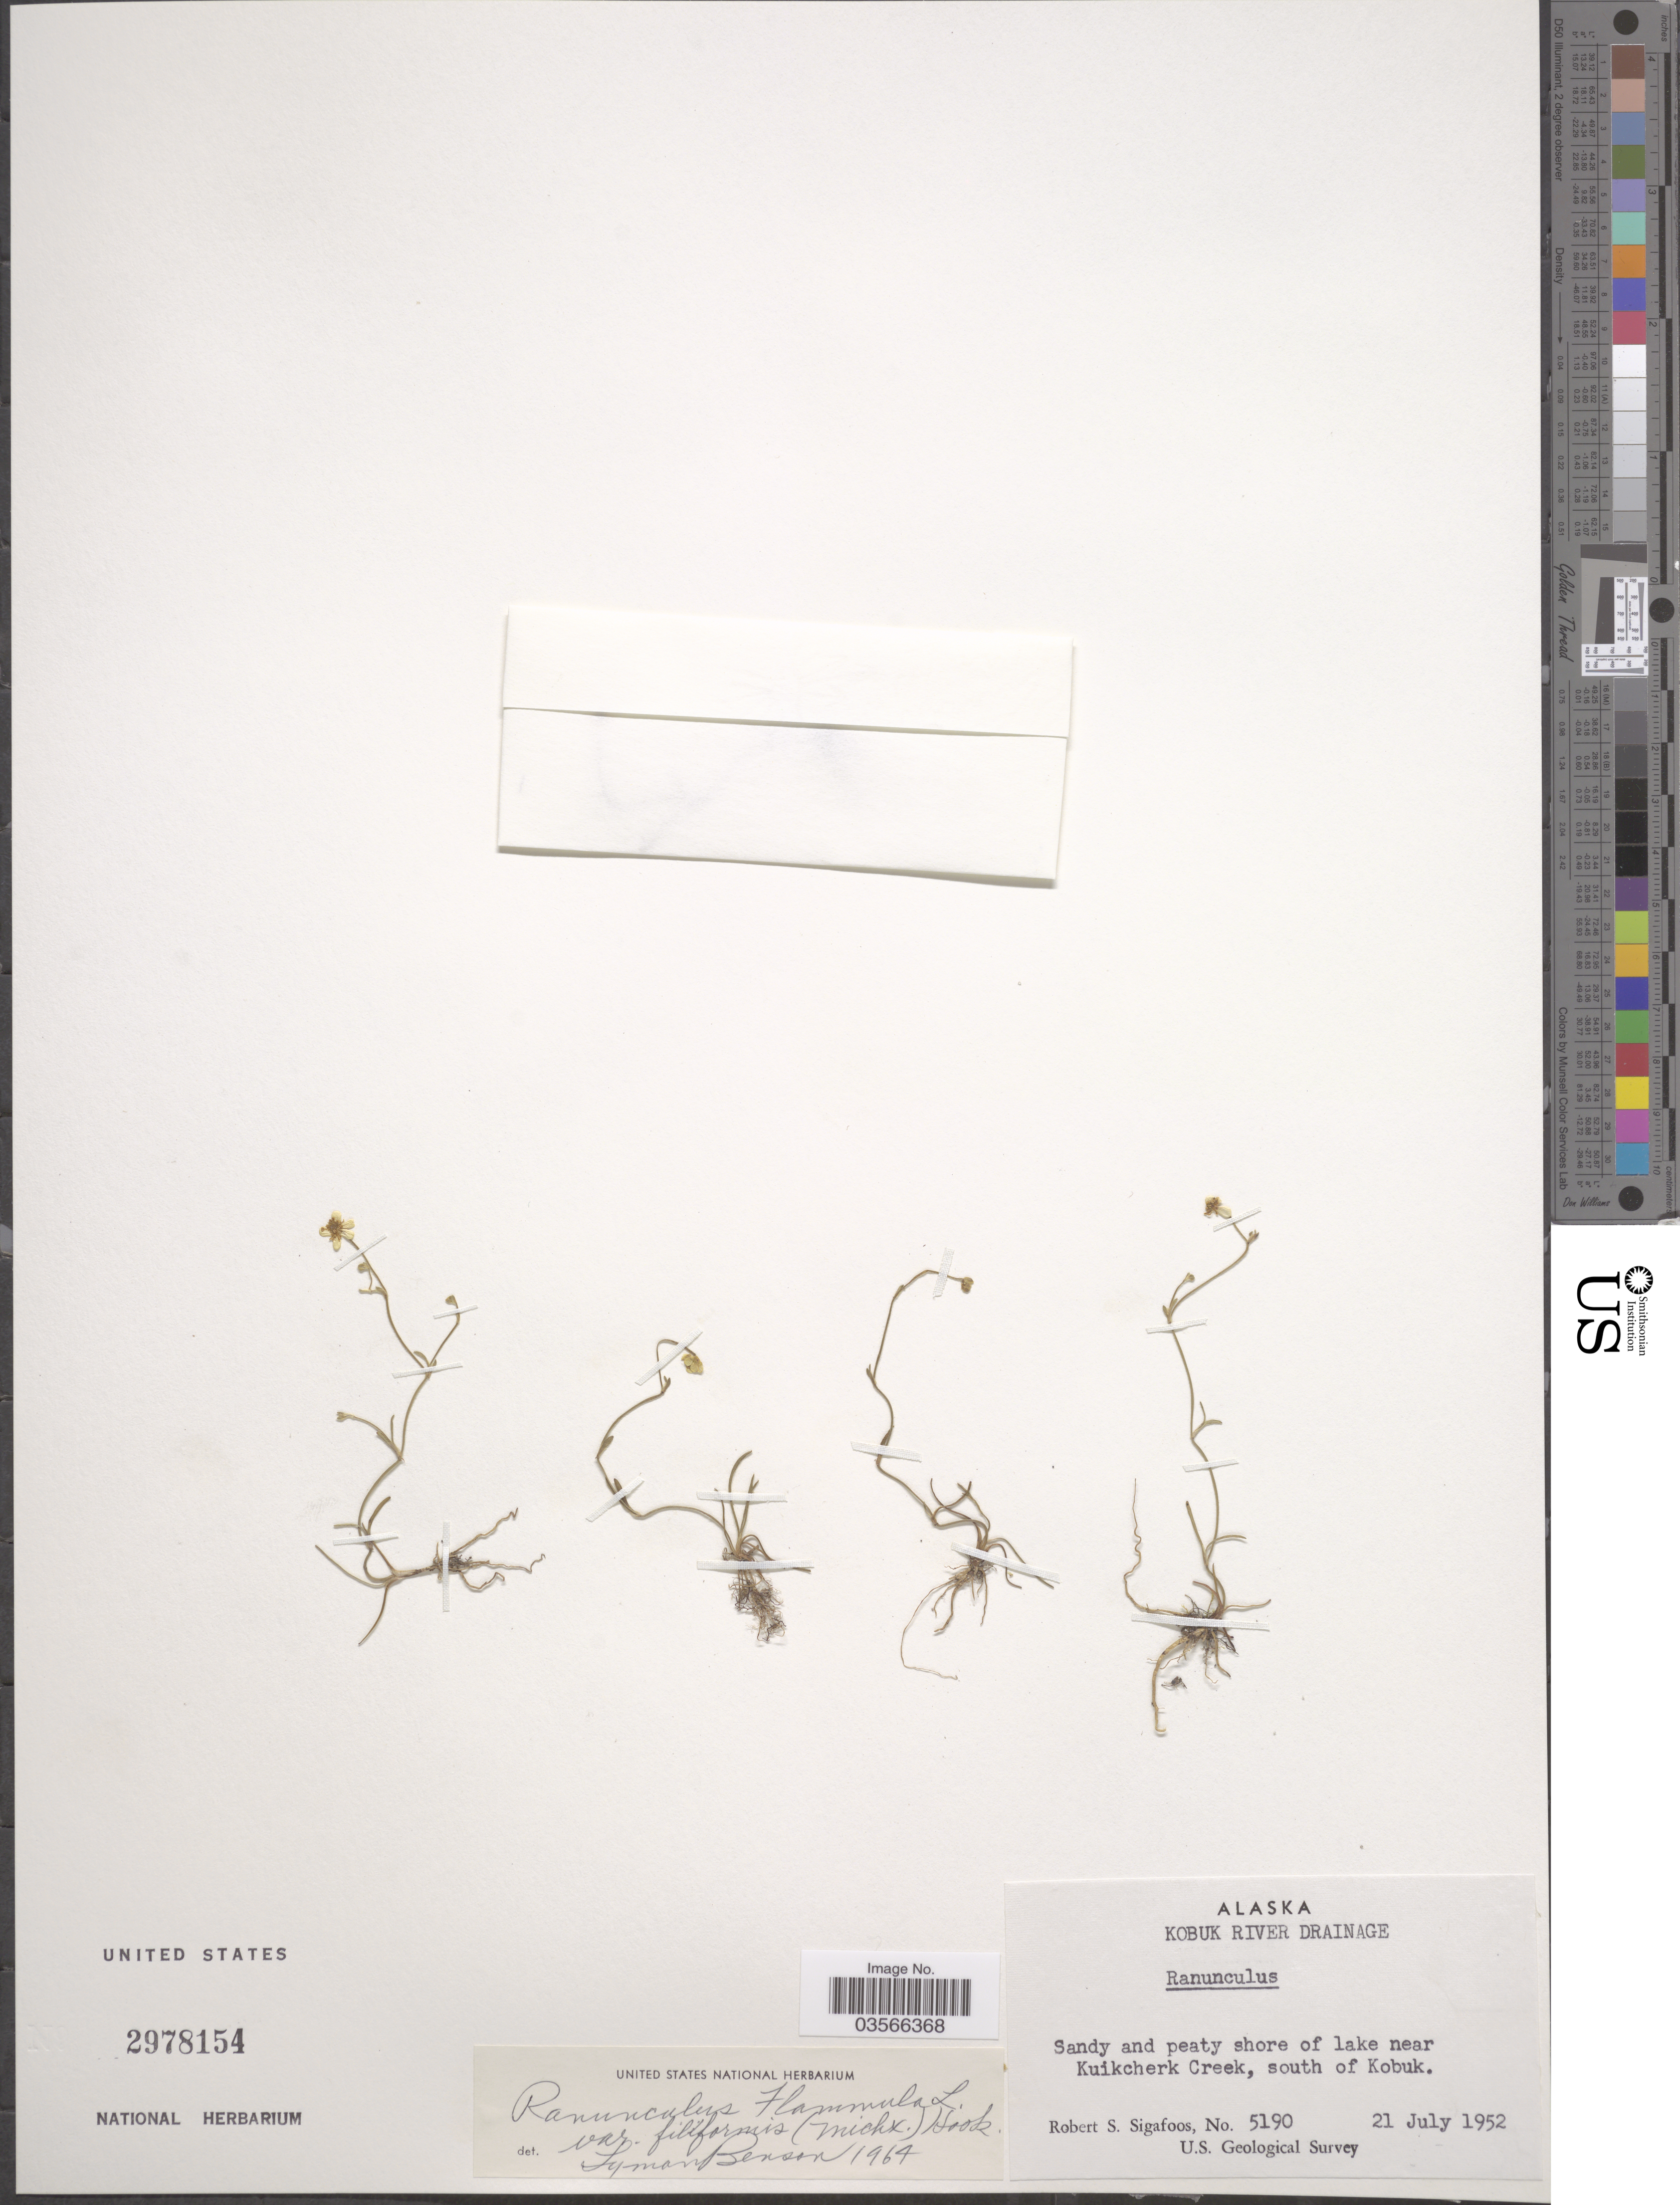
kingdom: Plantae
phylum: Tracheophyta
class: Magnoliopsida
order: Ranunculales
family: Ranunculaceae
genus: Ranunculus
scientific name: Ranunculus flammula var. filiformis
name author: (Michx.) Hook.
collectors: R. Sigafoos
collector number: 5190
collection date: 1952-07-21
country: United States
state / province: Alaska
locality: Kobuk River Drainage. Sandy and peaty shore of lake near Kuikcherk Creek, south of Kobuk.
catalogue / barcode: US 2978154